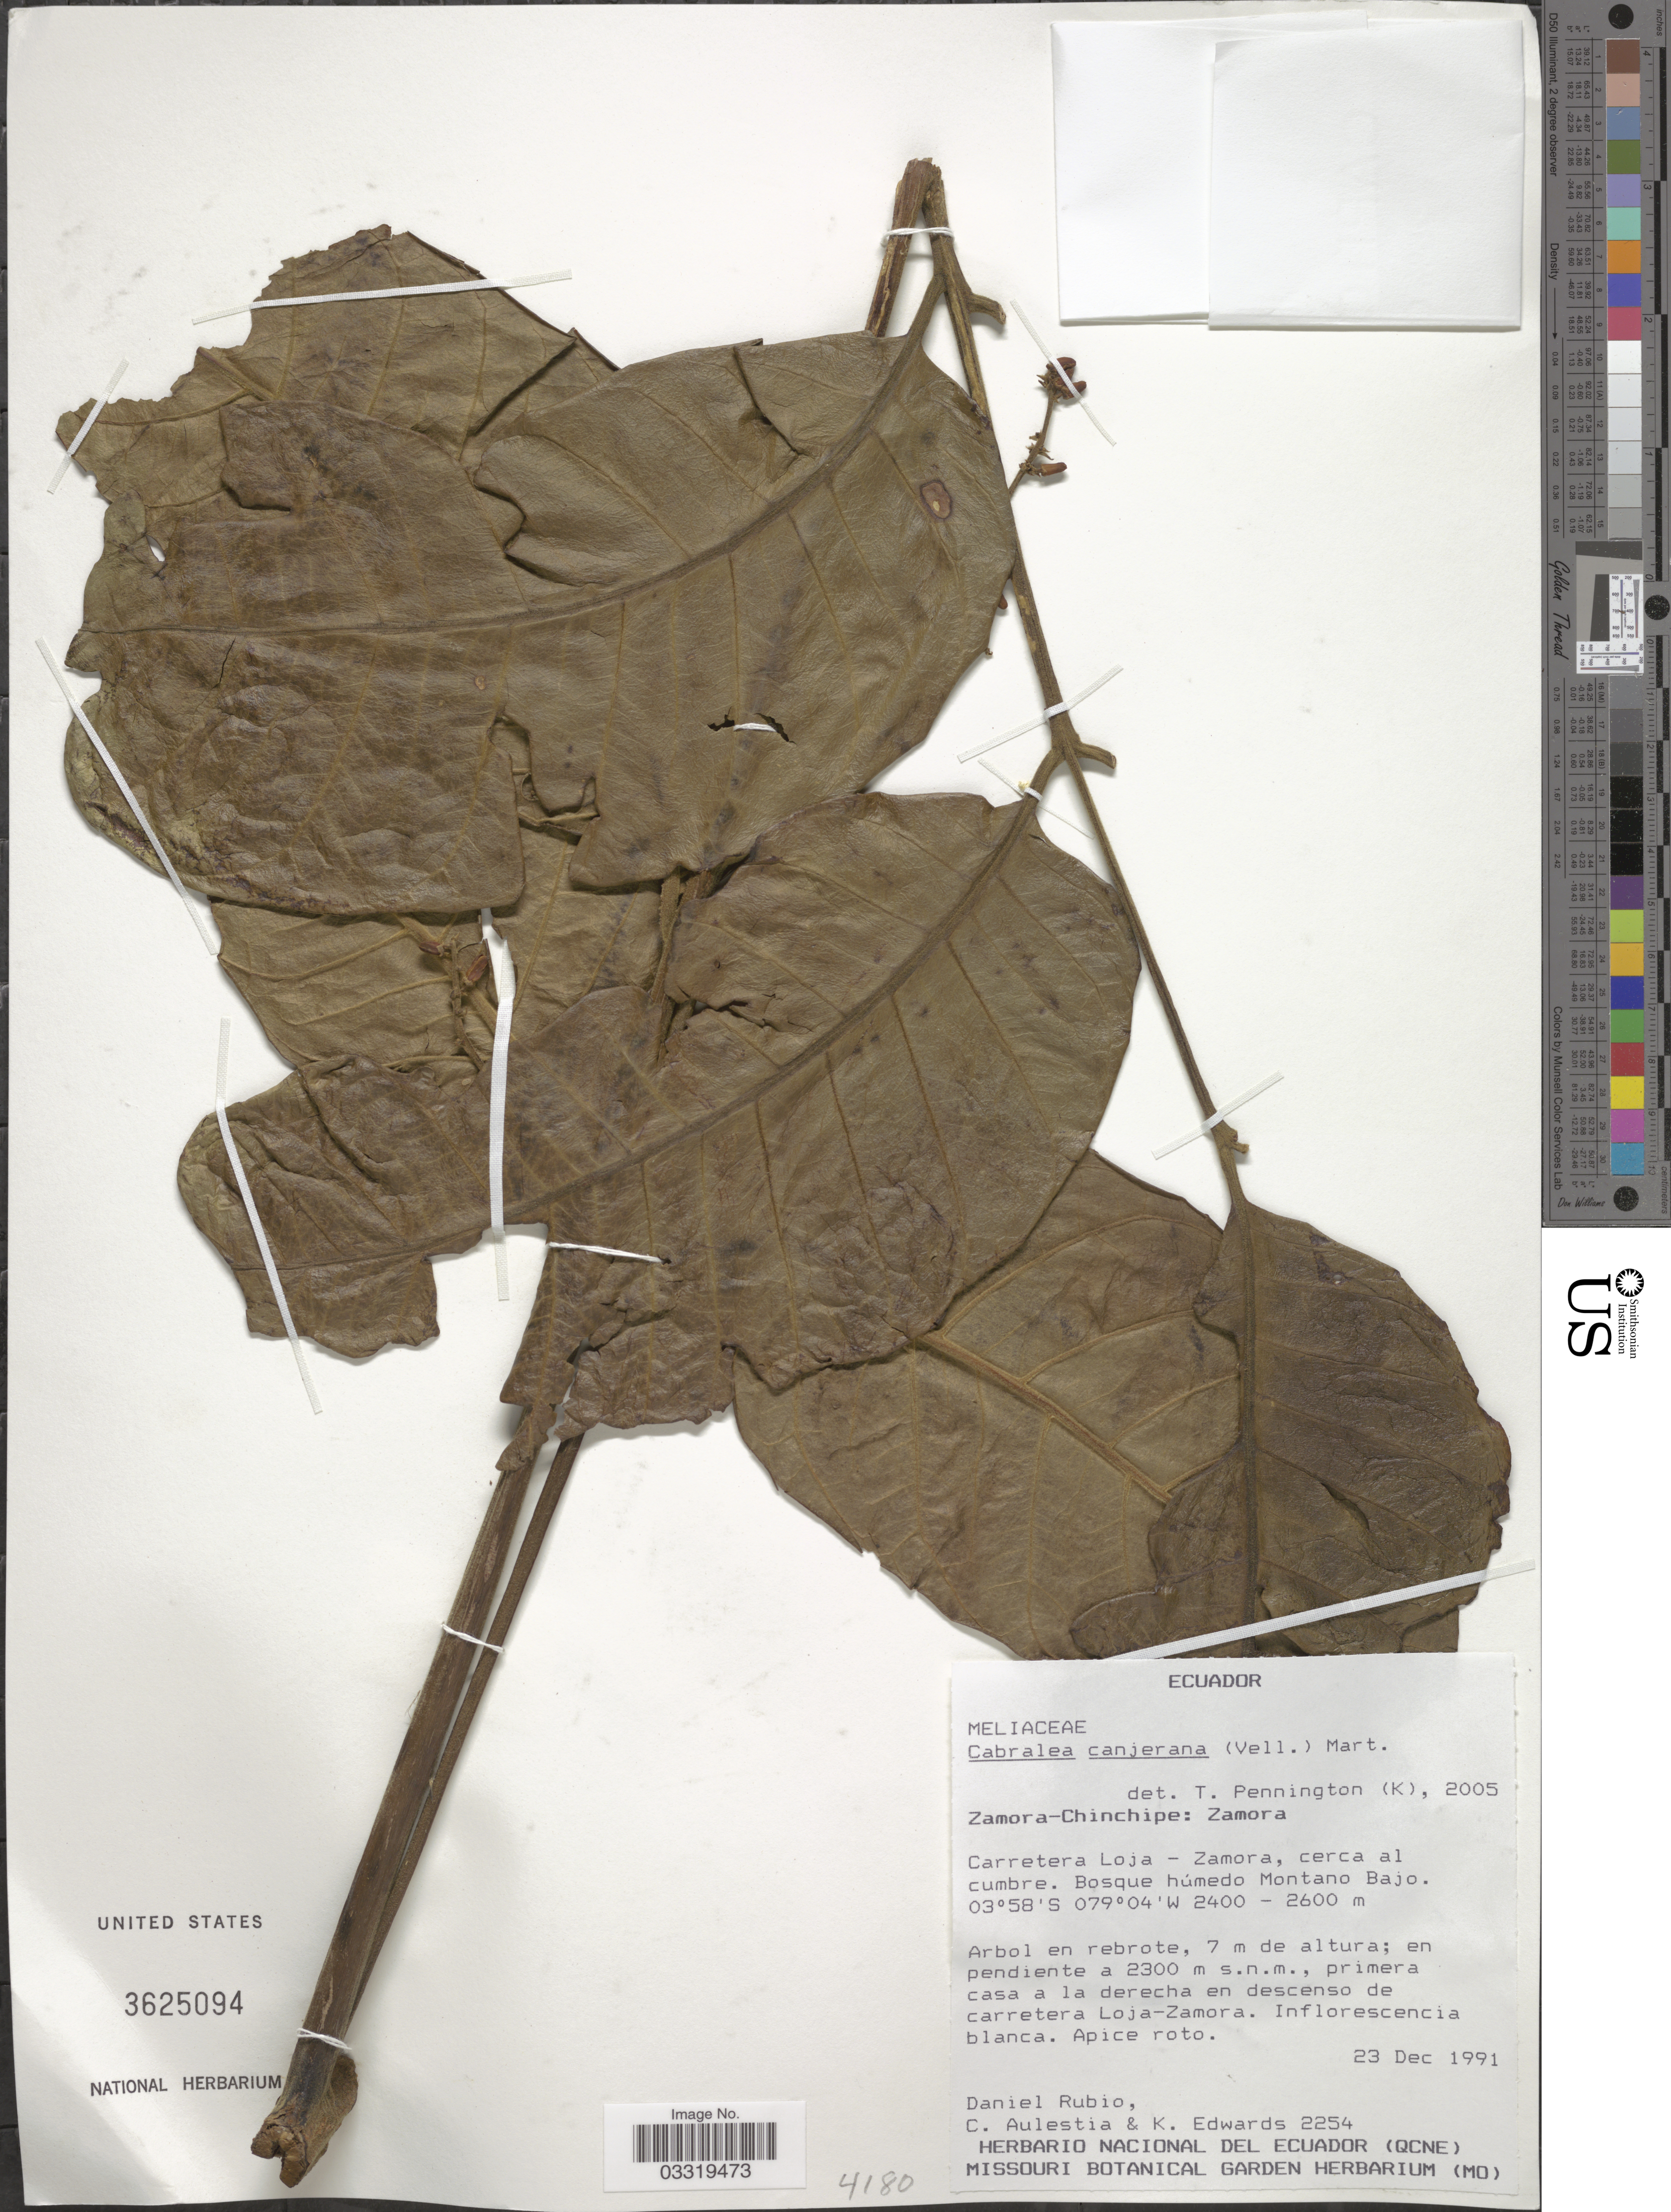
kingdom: Plantae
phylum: Tracheophyta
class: Magnoliopsida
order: Sapindales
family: Meliaceae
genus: Cabralea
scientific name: Cabralea canjerana subsp. canjerana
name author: (Vell.) Mart.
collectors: D. Rubio, C. Aulestia & K. S. Edwards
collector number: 2254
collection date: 1991-12-23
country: Ecuador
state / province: Zamora-Chinchipe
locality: Zamora, Carretera Loja - Zamora, cerca al cumbre.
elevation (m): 2400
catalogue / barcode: US 3625094